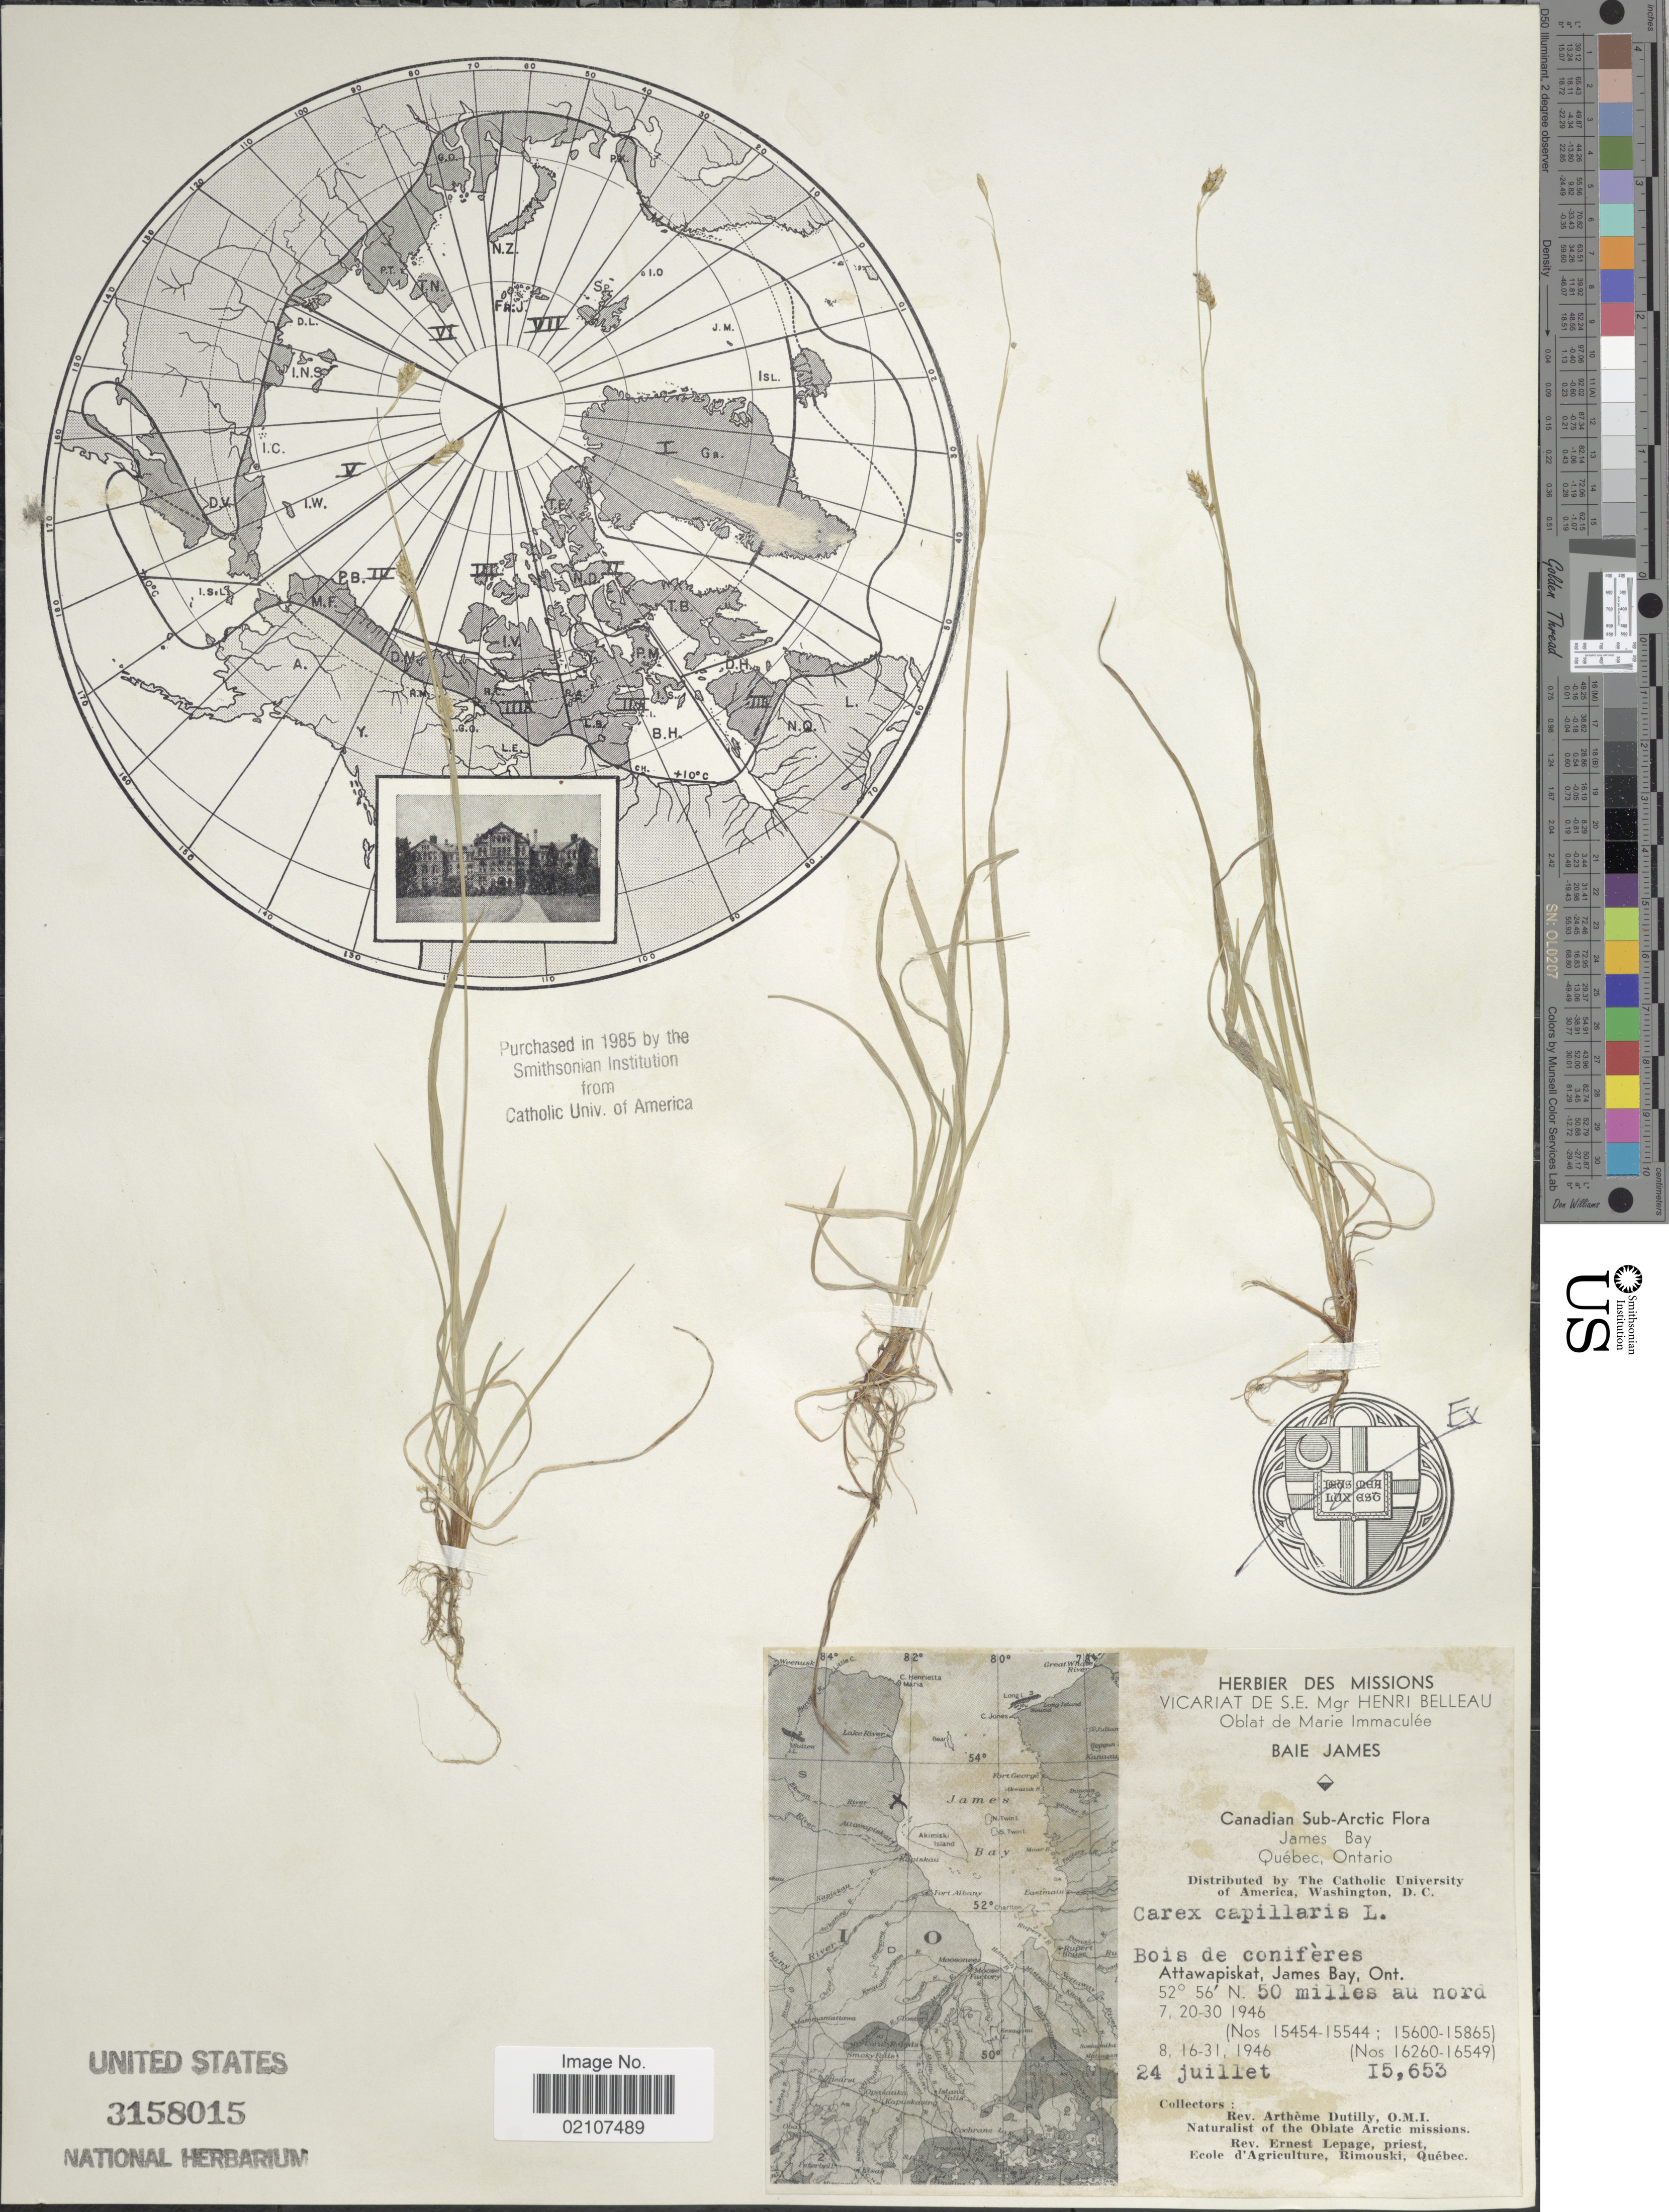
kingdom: Plantae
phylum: Tracheophyta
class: Liliopsida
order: Poales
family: Cyperaceae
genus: Carex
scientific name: Carex capillaris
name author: L.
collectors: A. Dutilly & E. Lepage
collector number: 15653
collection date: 1946-07-24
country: Canada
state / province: Ontario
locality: Canadian Sub-Arctic, James Bay, Bois de conifères, Attawapiskat, James Bay, 50 miles au nord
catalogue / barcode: US 3158015